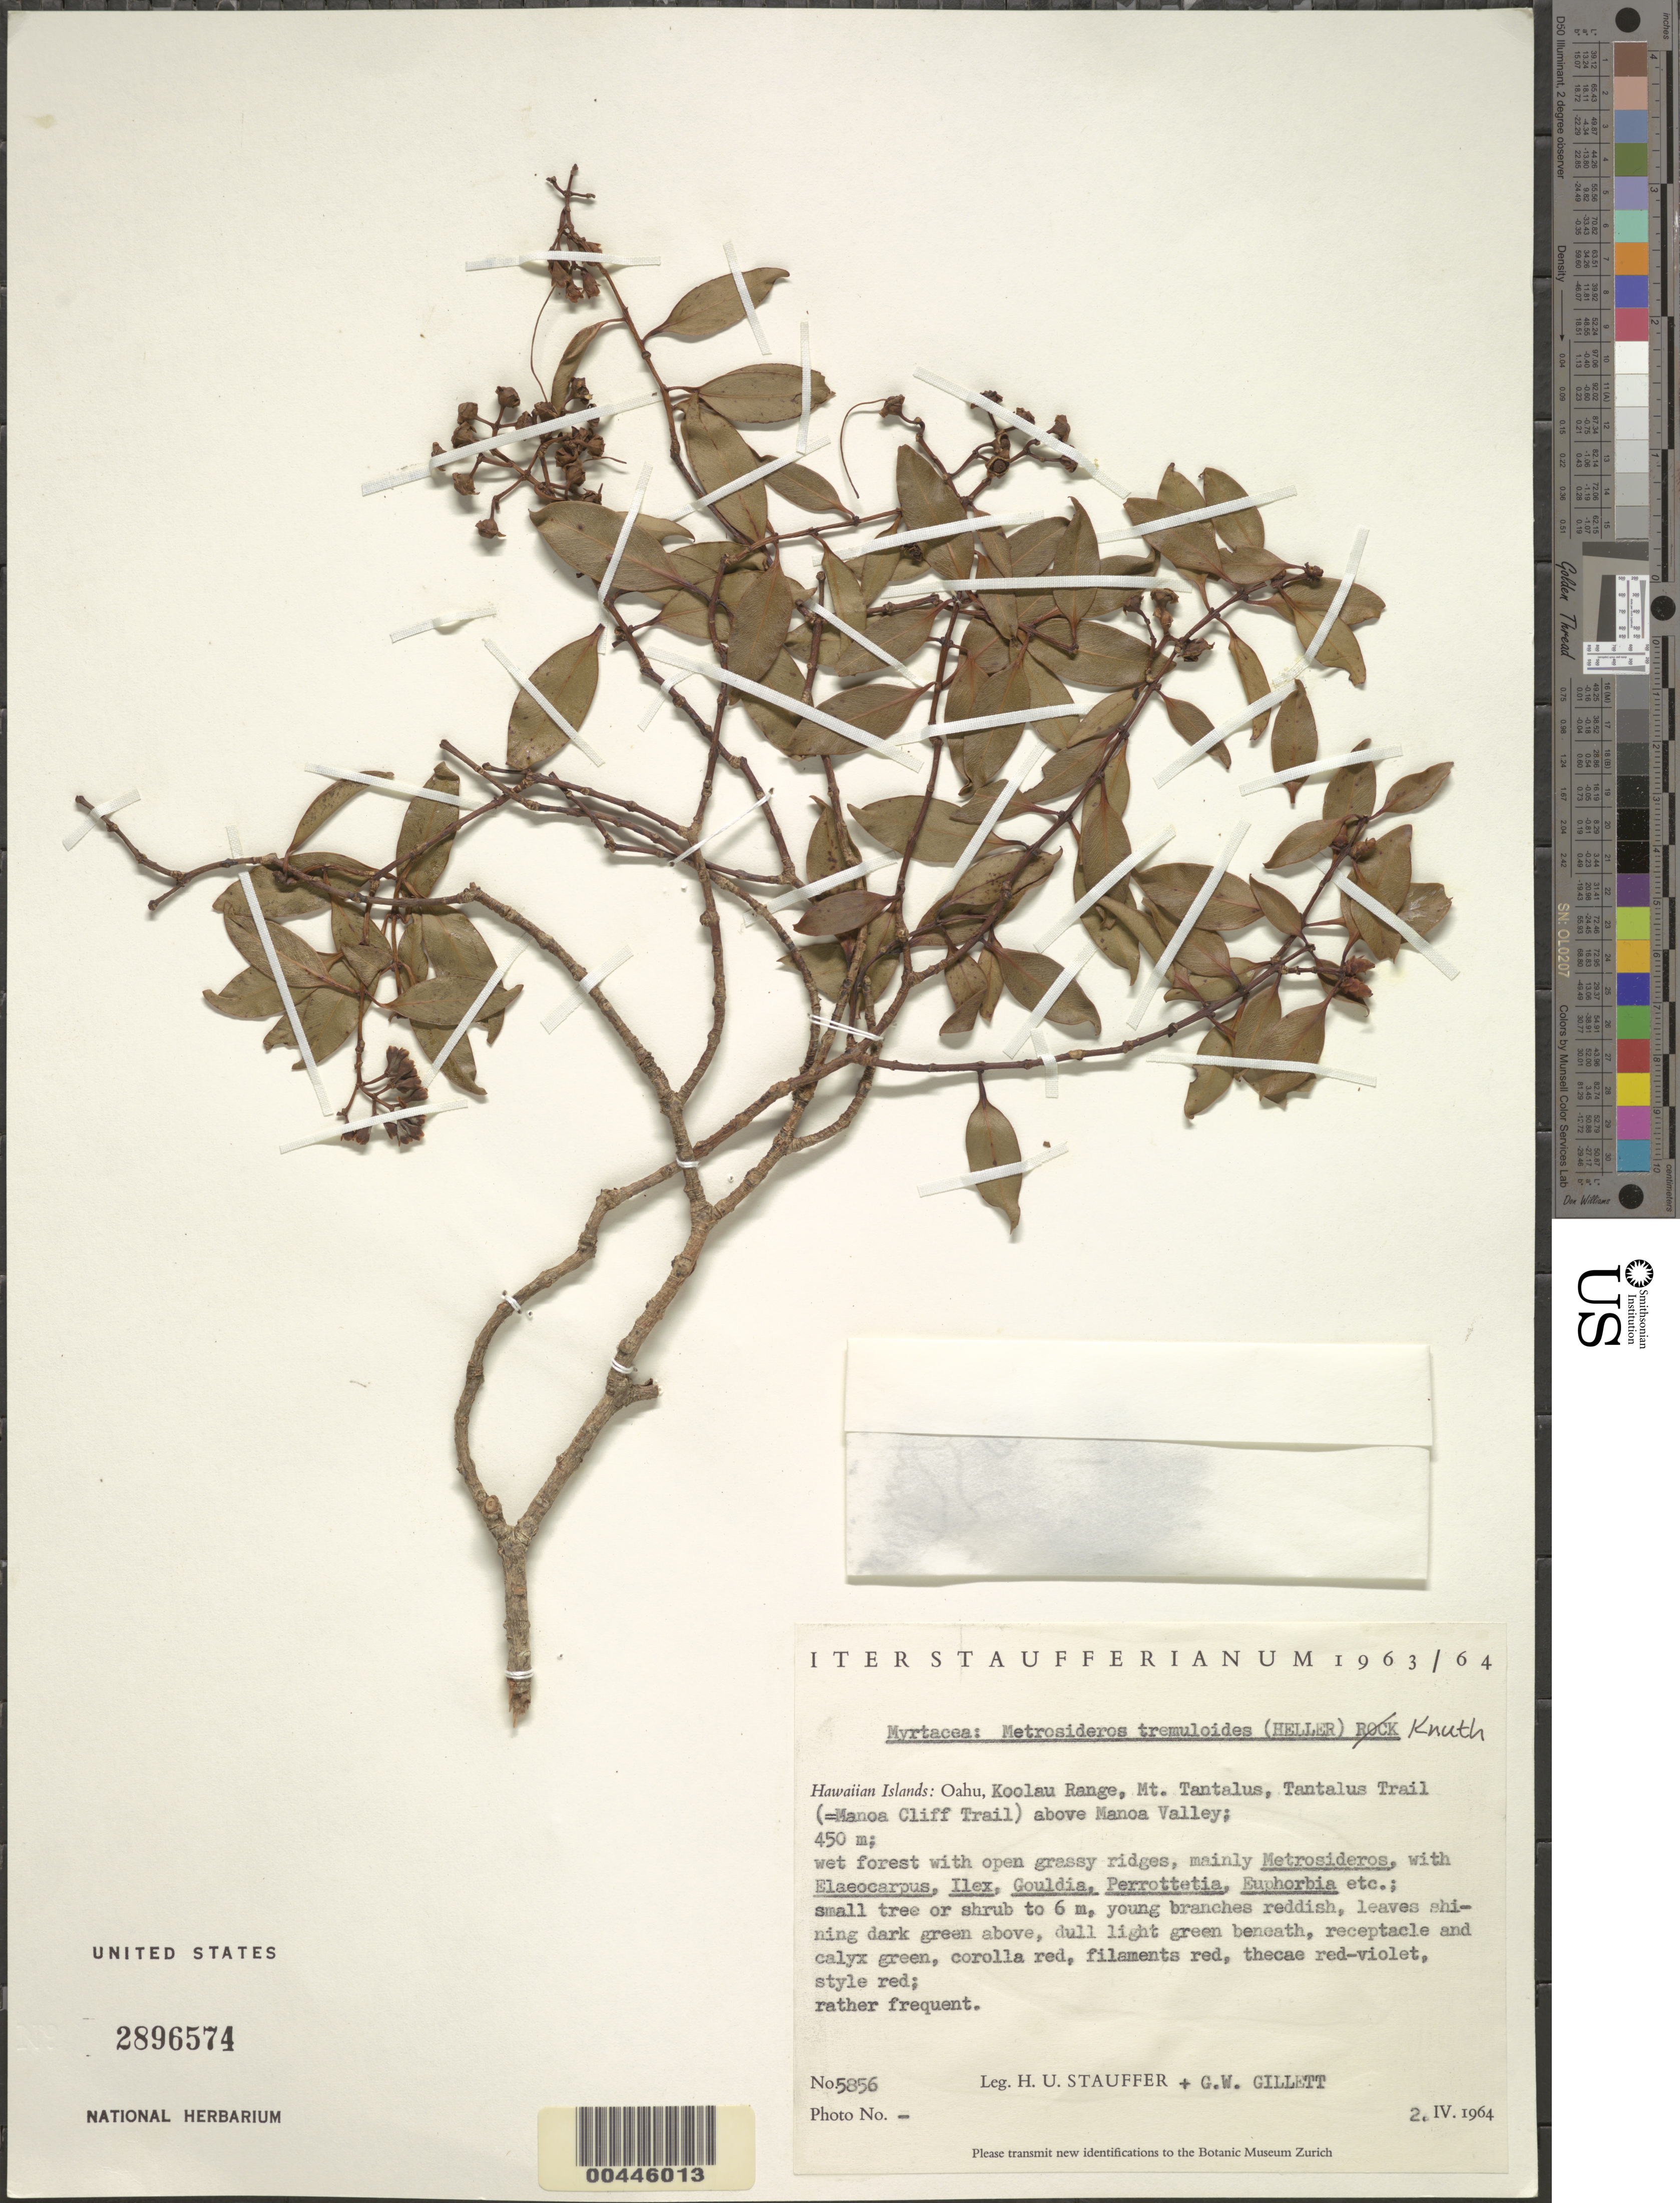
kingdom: Plantae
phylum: Tracheophyta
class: Magnoliopsida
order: Myrtales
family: Myrtaceae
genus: Metrosideros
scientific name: Metrosideros tremuloides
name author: (A. Heller) Knuth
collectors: H. U. Stauffer & G. Gillett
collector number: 5856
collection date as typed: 2 Apr 1964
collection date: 1964-04-02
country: United States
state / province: Hawaii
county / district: Honolulu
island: Oahu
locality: Koolau Range, Mt. Tantalus, Tantalus Trail (=Manoa Cliff Trail) above Manoa Valley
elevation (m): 450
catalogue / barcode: US 2896574